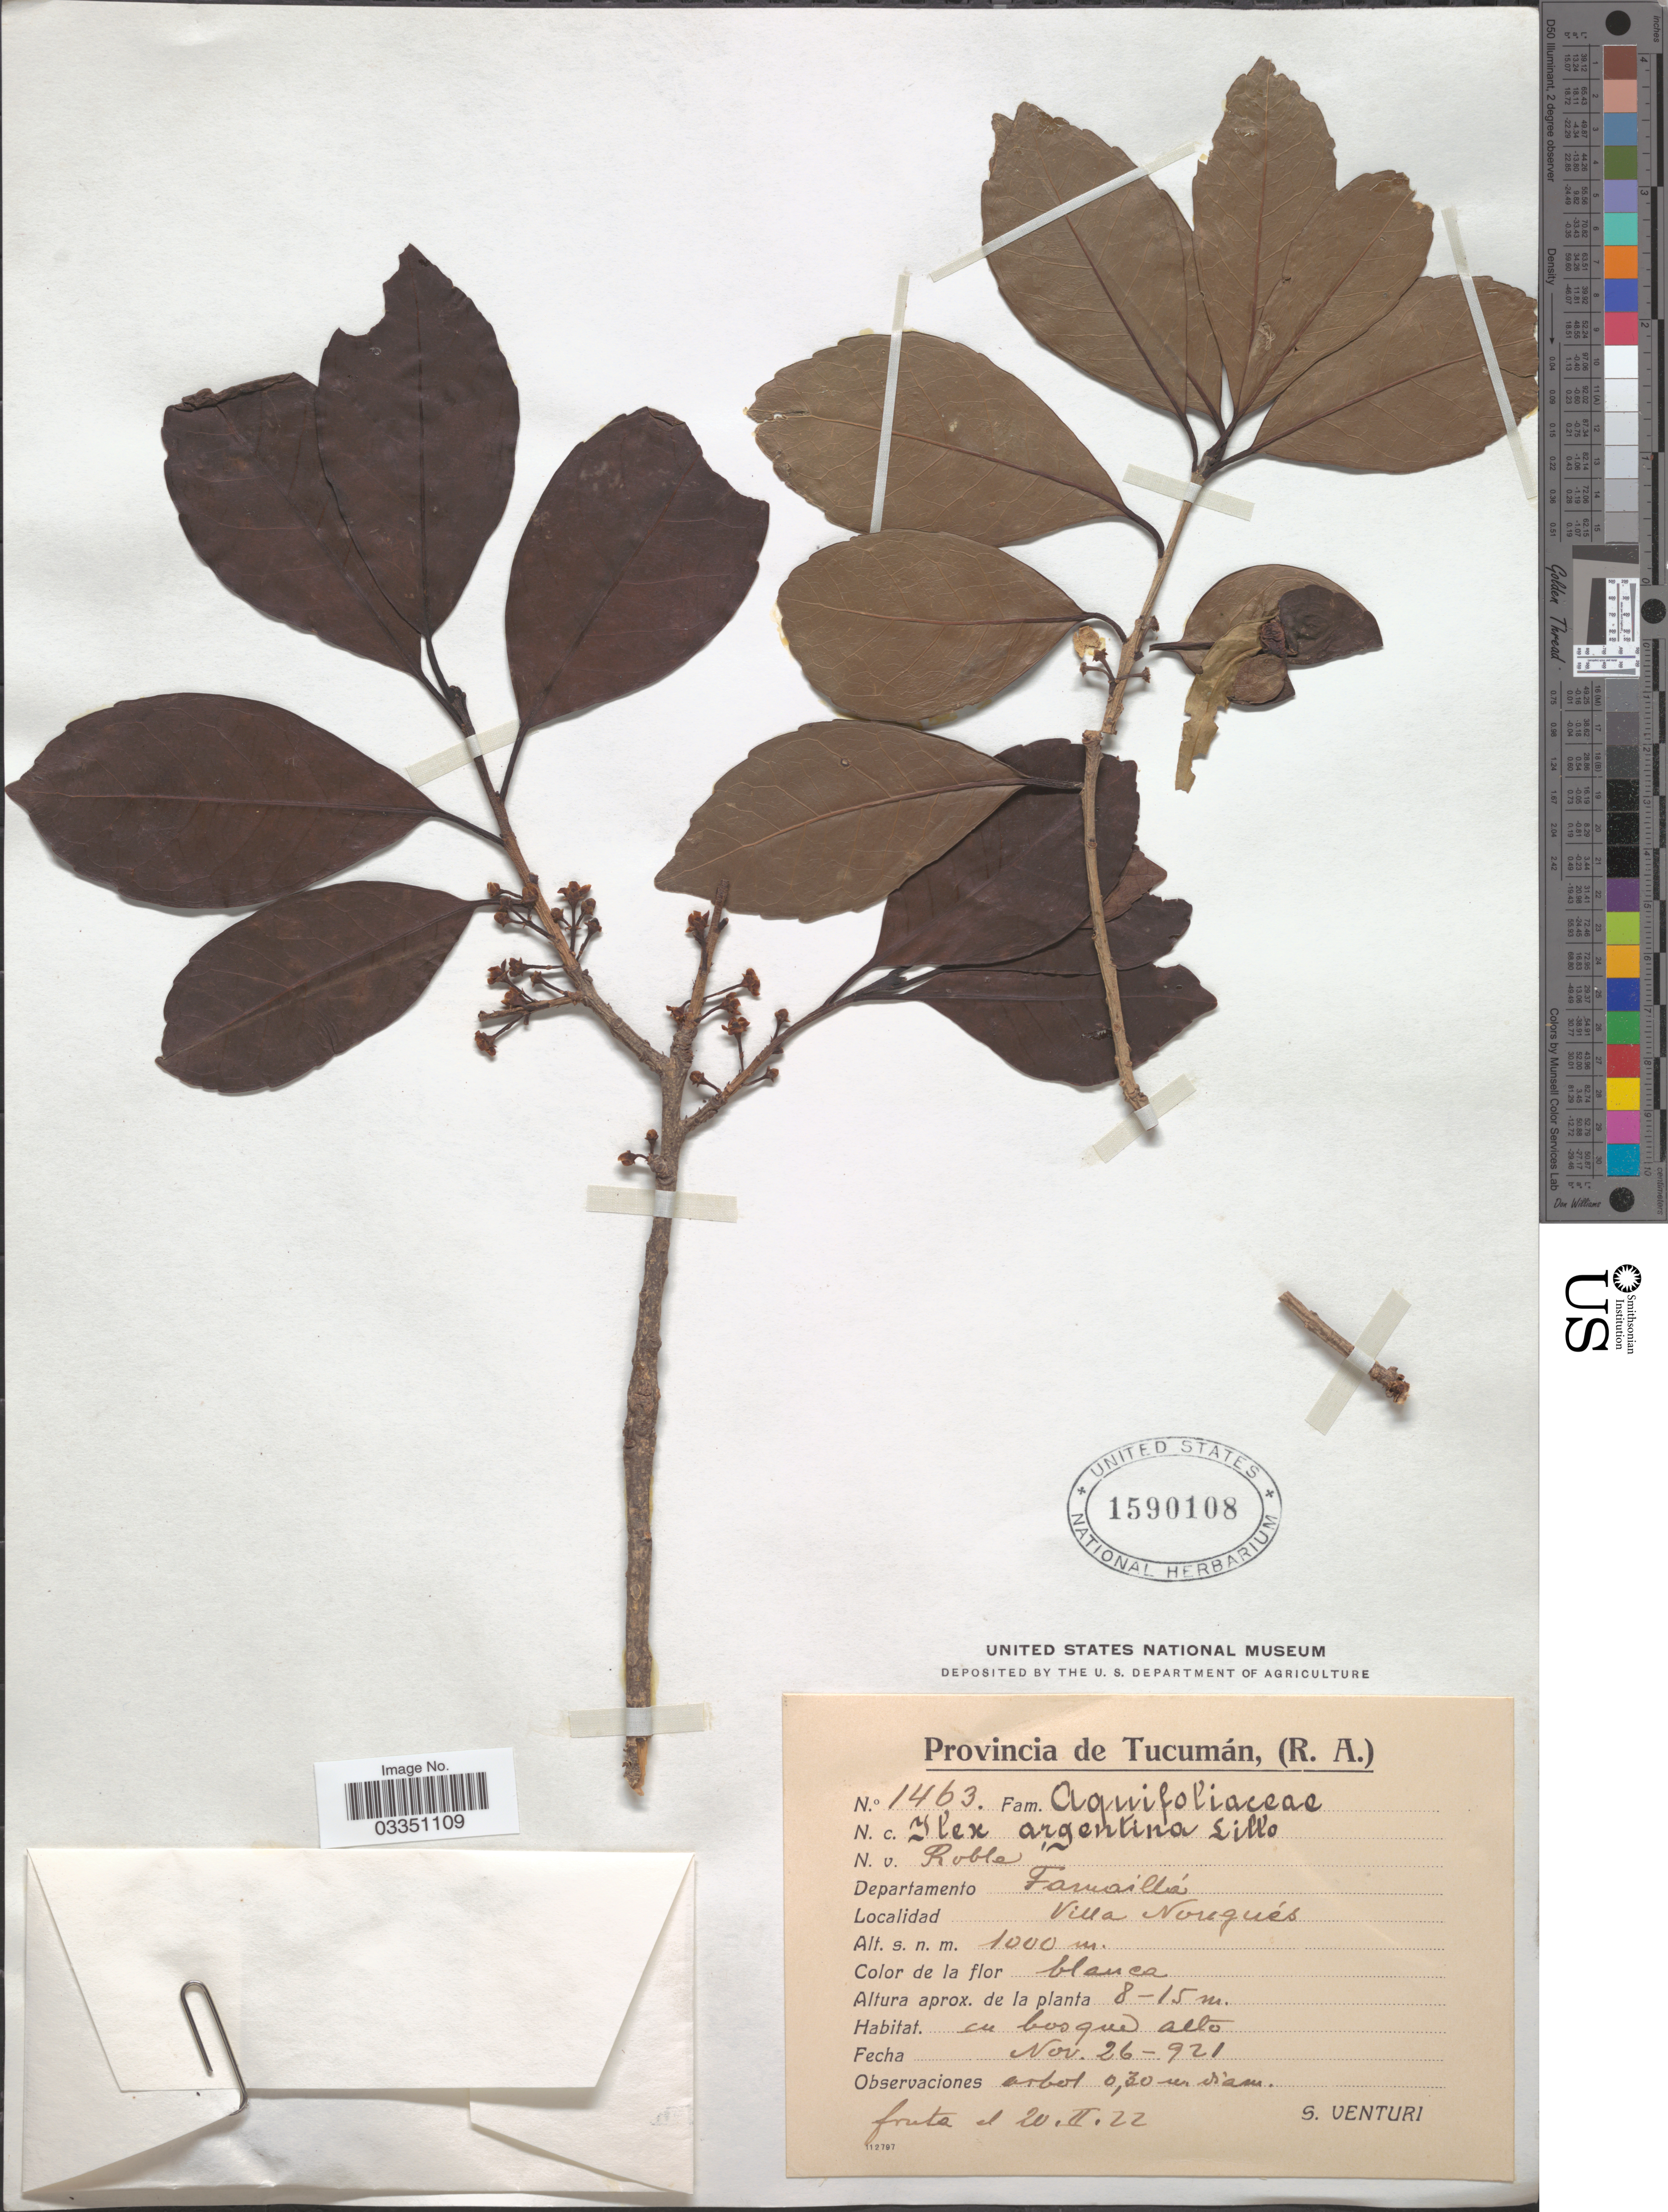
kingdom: Plantae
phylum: Tracheophyta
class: Magnoliopsida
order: Aquifoliales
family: Aquifoliaceae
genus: Ilex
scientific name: Ilex argentina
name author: Lillo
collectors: S. Venturi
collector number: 1463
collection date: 1921-11-26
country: Argentina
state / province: Tucuman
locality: Departamento Famaillá. Villa Nougués.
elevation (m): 1000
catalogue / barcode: US 1590108